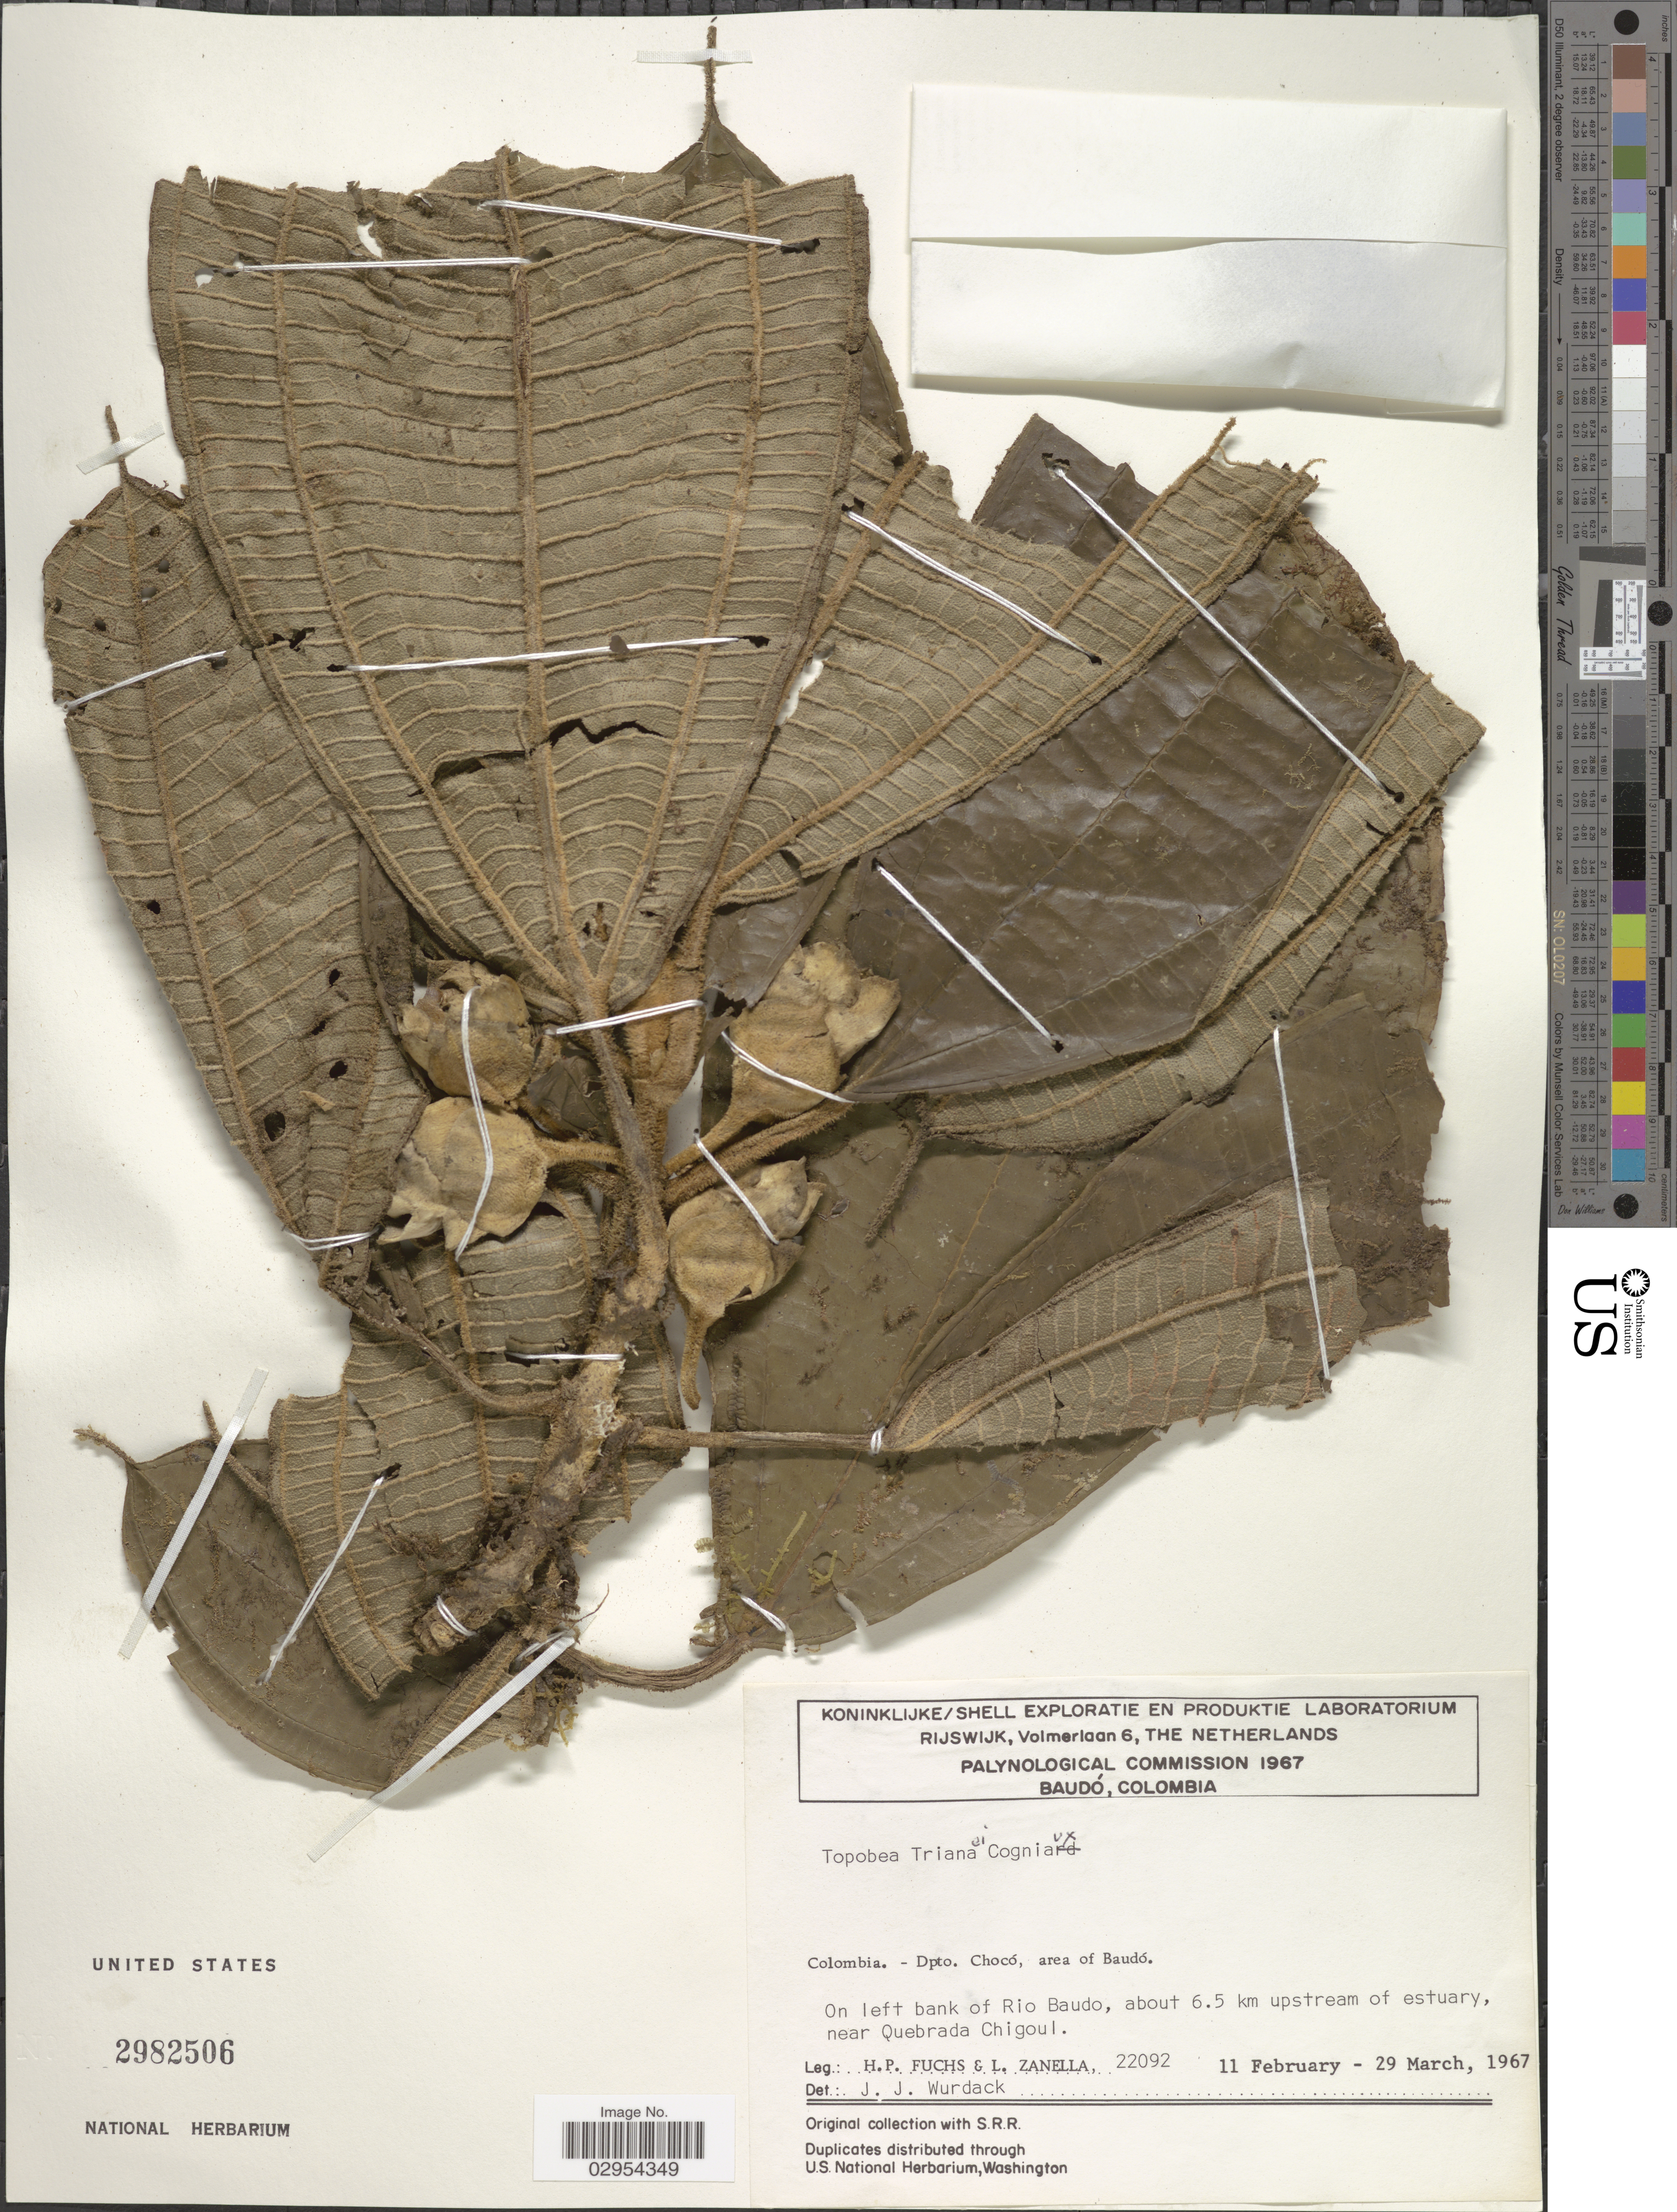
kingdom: Plantae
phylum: Tracheophyta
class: Magnoliopsida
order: Myrtales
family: Melastomataceae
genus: Topobea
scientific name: Topobea trianaei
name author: Cogn. in A. DC.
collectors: H. P. Fuchs & L. Zanella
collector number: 22092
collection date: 1967-02-11/1967-03-29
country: Colombia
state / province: Chocó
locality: Dpto. Chocó, area of Baudó. On left bank of Rio Baudo, about 6.5 km upstream of estuary, near Quebrada Chigoul.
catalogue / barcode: US 2982506